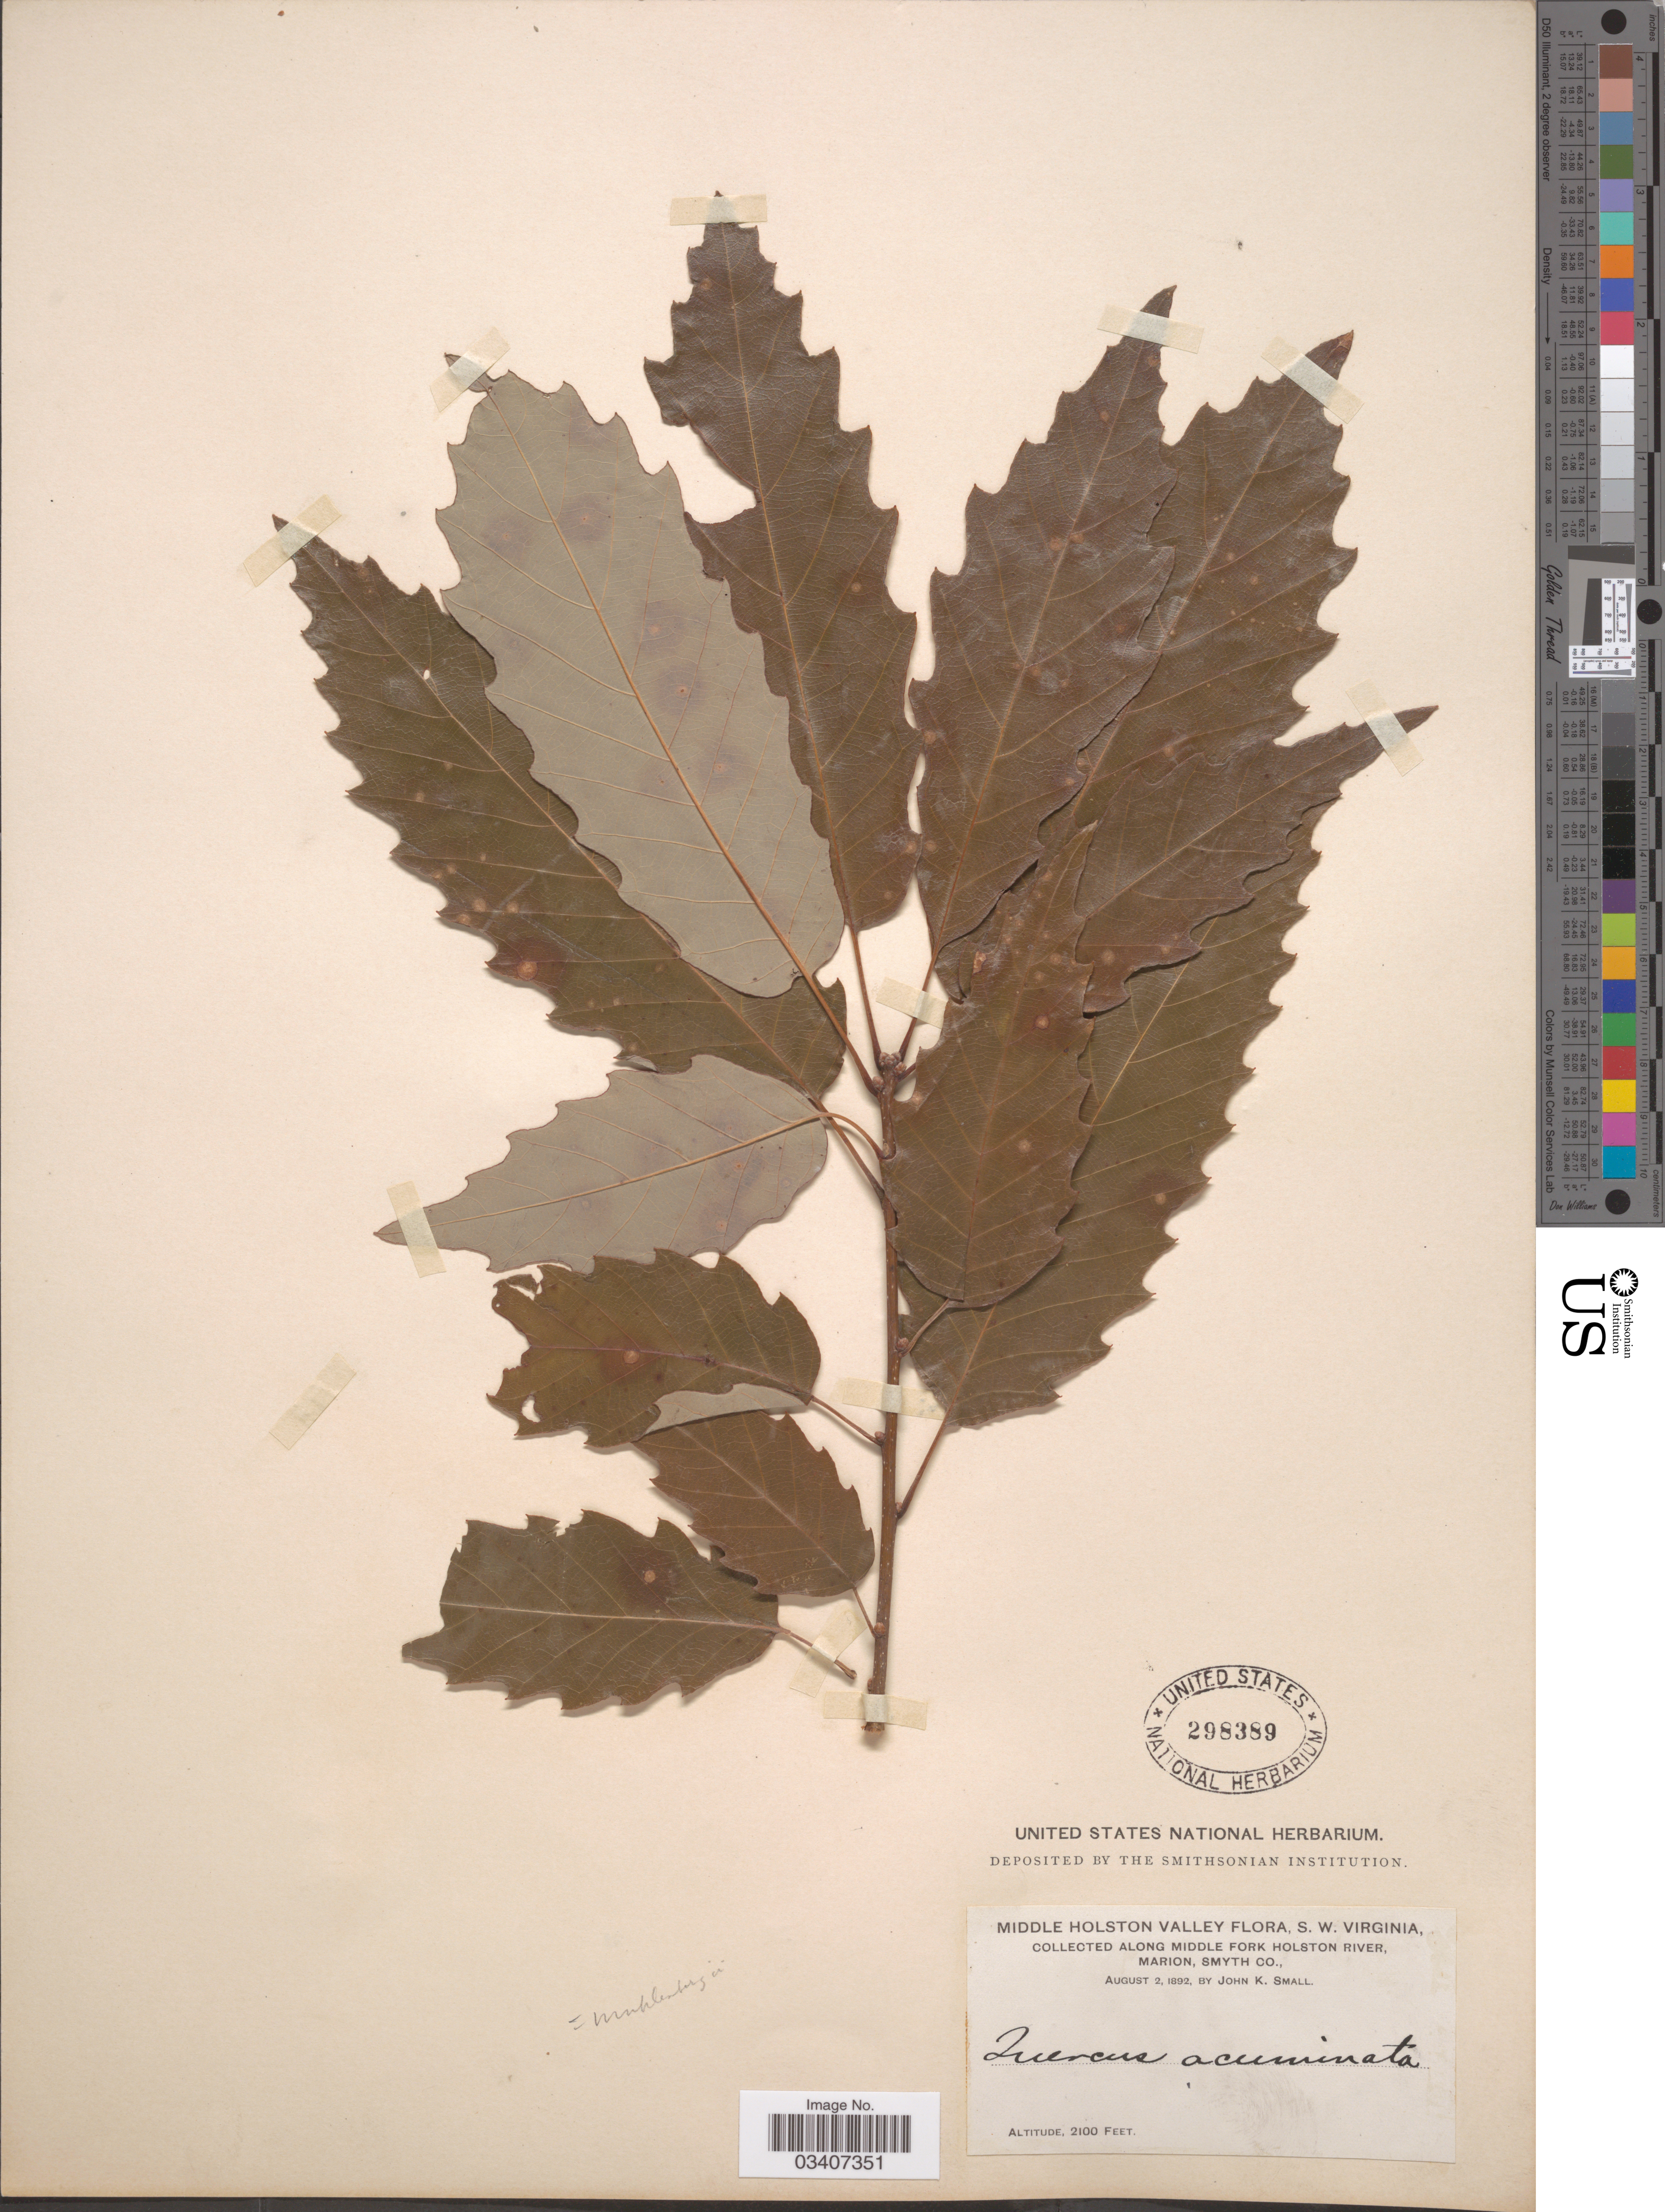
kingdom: Plantae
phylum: Tracheophyta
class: Magnoliopsida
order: Fagales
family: Fagaceae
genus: Quercus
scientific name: Quercus muehlenbergii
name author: Engelm.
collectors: J. K. Small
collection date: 1892-08-02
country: United States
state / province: Virginia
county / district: Smyth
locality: Middle Holston Valley. S. W. Virginia. Along Middle Fork Holston River, Marion, Smyth Co.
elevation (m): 640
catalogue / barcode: US 298389